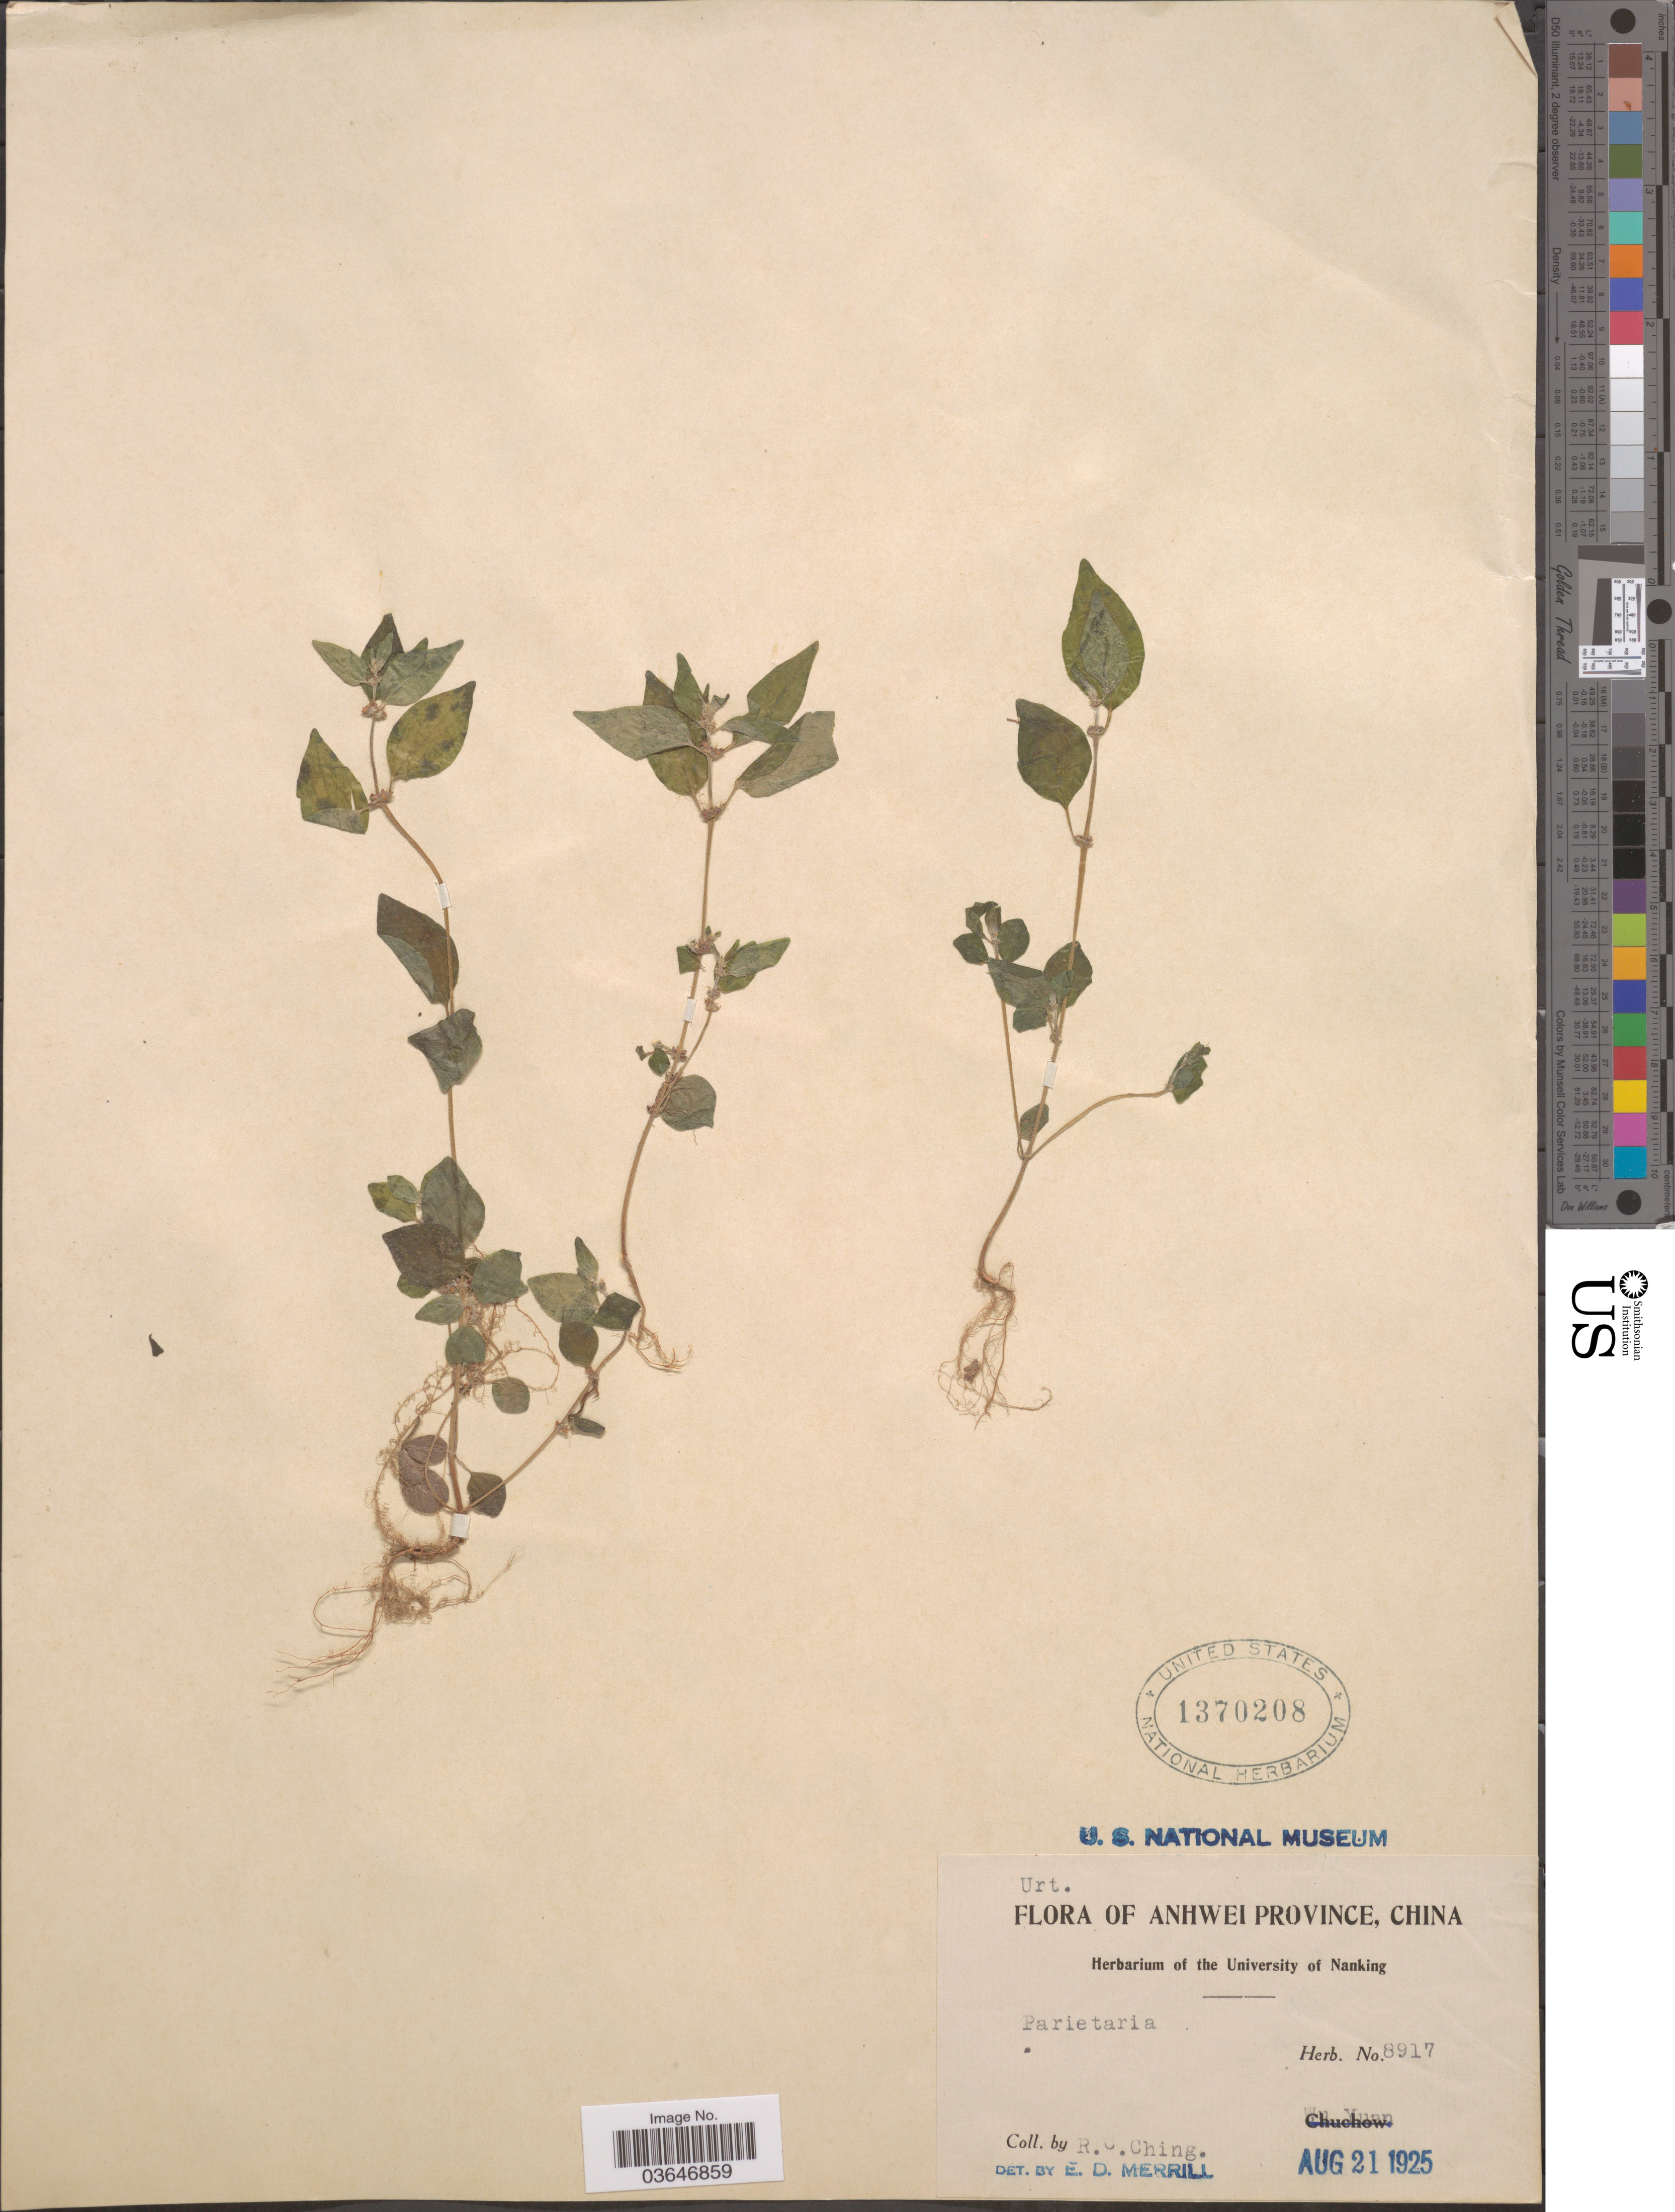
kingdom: Plantae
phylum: Tracheophyta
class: Magnoliopsida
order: Rosales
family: Urticaceae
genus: Parietaria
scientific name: Parietaria sp.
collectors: R. C. Ching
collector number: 8917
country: China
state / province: Anhui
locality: Anhwei Province. Wu Yuan.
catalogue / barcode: US 1370208